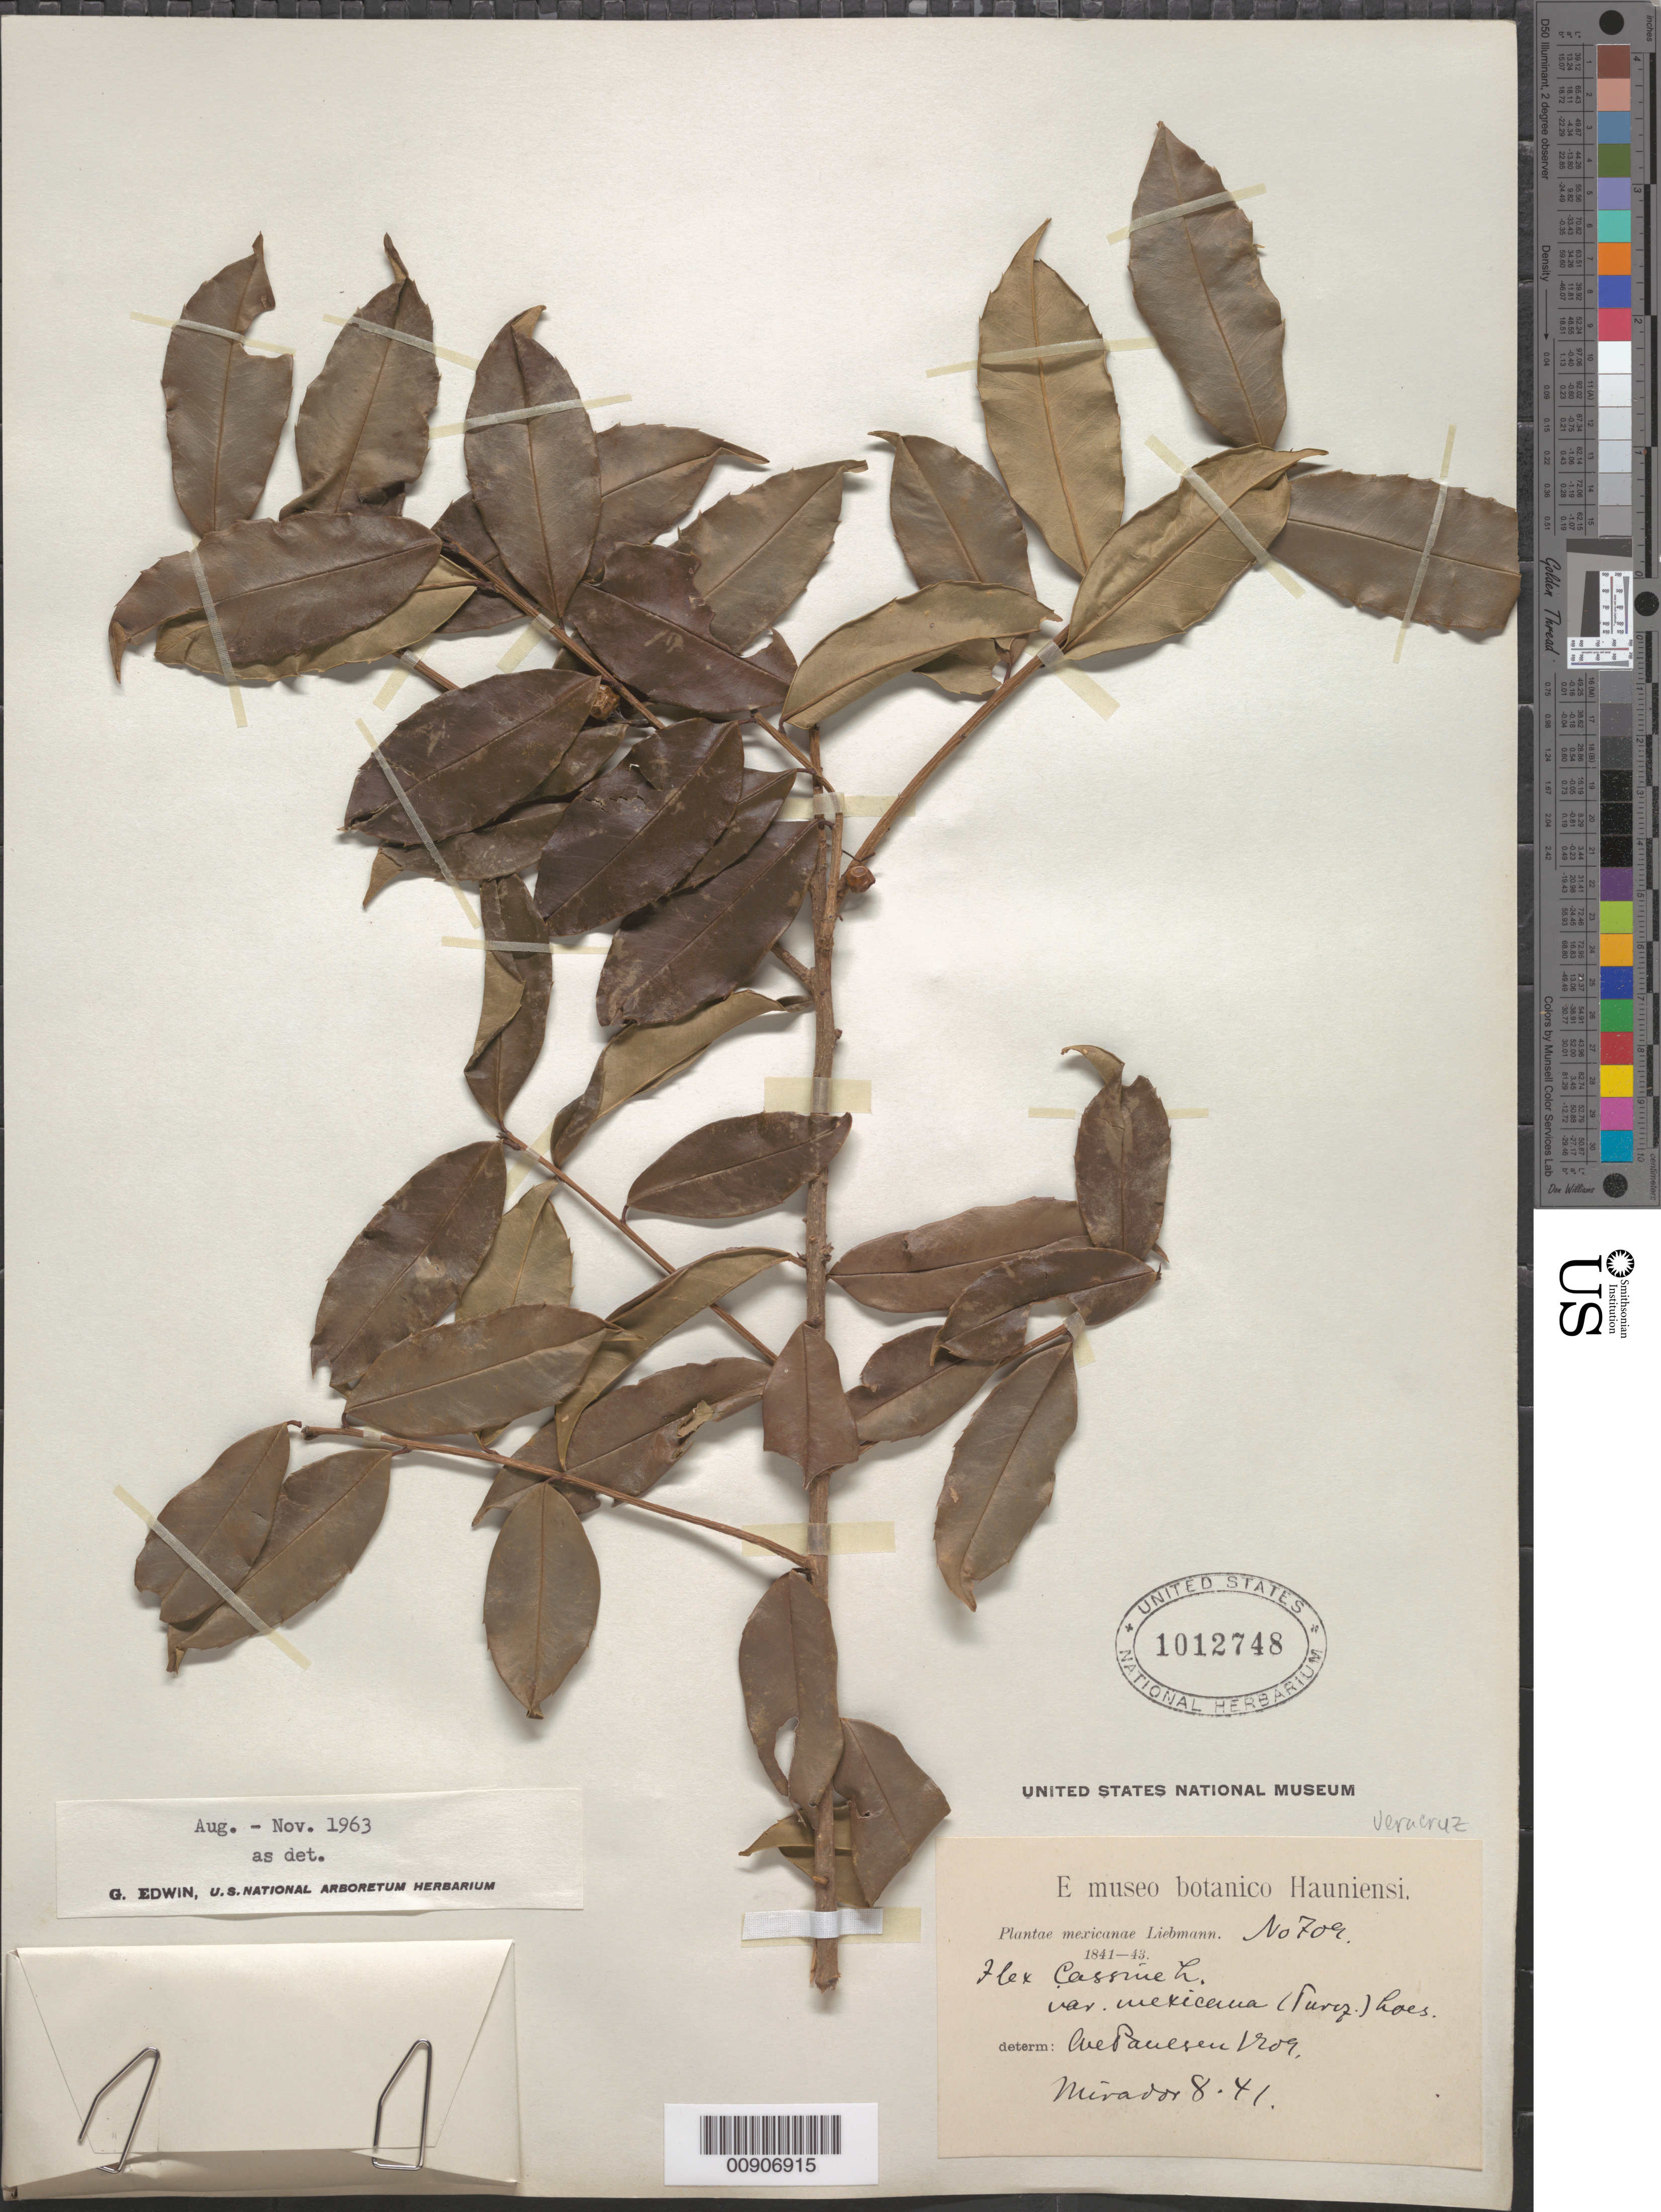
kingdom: Plantae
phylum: Tracheophyta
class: Magnoliopsida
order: Aquifoliales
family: Aquifoliaceae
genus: Ilex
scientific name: Ilex cassine var. mexicana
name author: (Walter) Sarg.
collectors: F. M. Liebmann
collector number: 709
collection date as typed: Aug 1841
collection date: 1841-08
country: Mexico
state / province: Veracruz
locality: Mirador.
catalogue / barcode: US 1012748